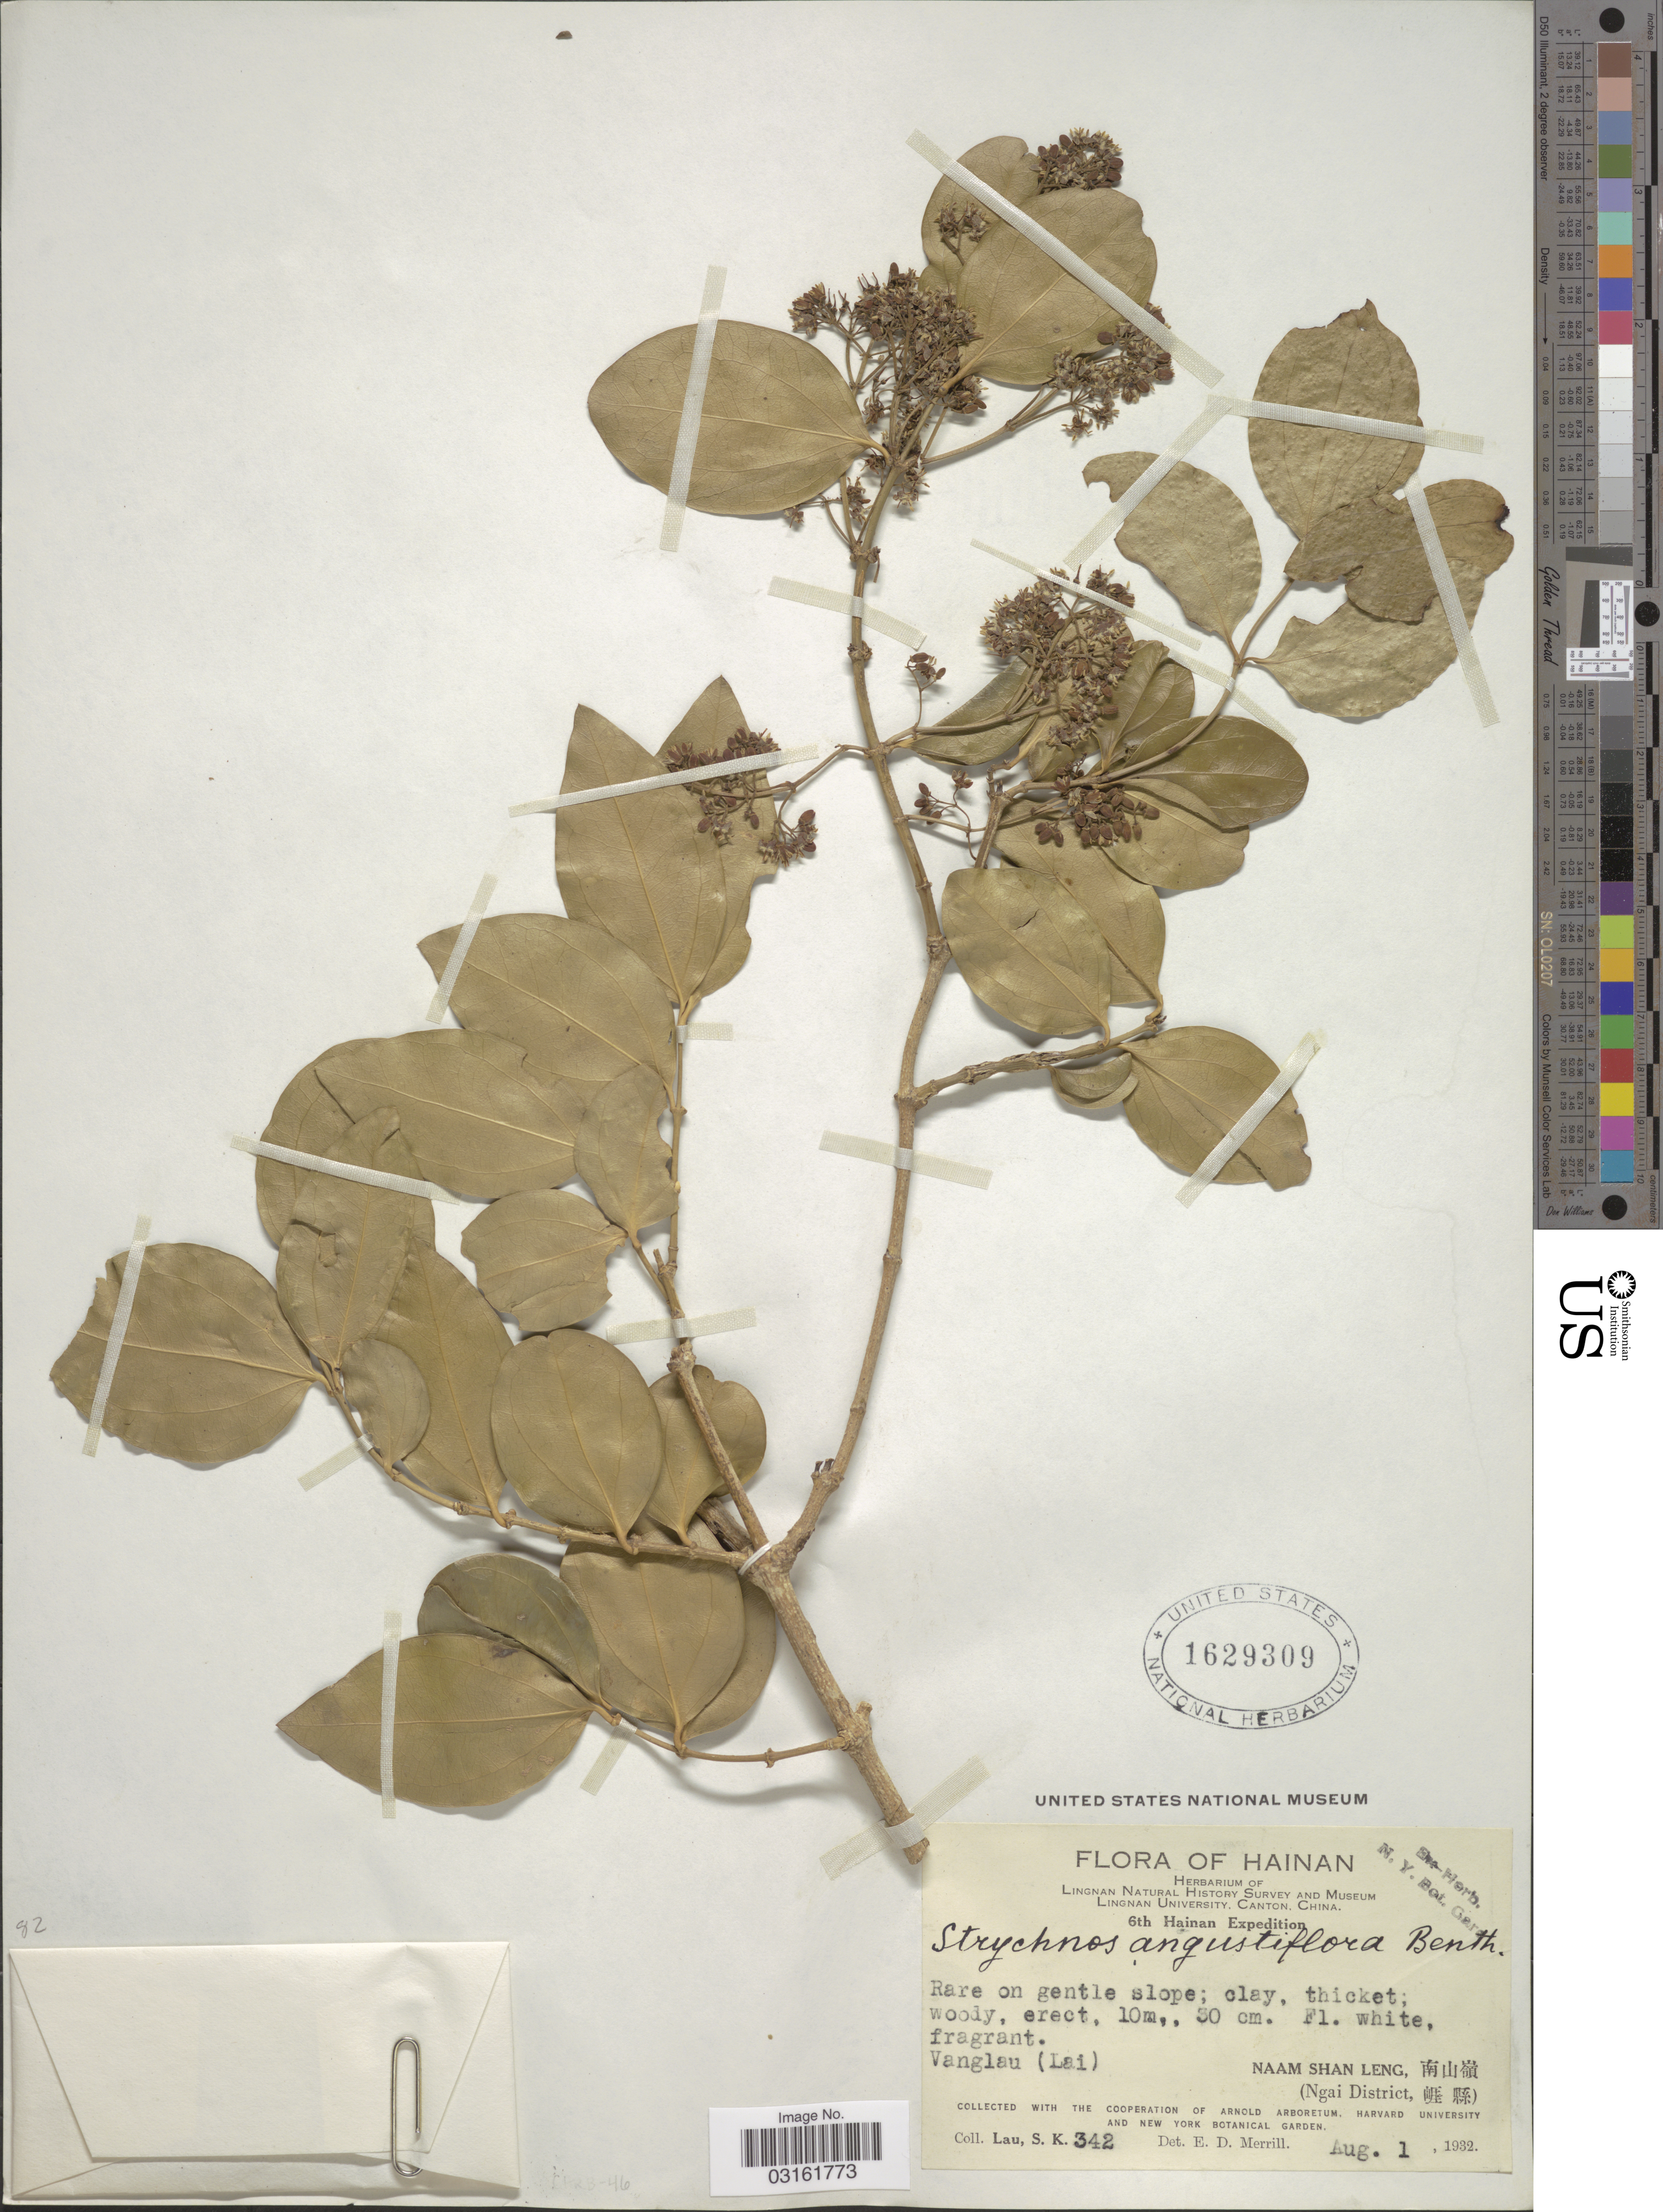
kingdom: Plantae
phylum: Tracheophyta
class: Magnoliopsida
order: Gentianales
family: Loganiaceae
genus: Strychnos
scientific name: Strychnos angustiflora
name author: Benth.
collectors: S. K. Lau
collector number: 342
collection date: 1932-08-01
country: China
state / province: Hainan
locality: Naam Shan Leng. (Ngai District).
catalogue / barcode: US 1629309